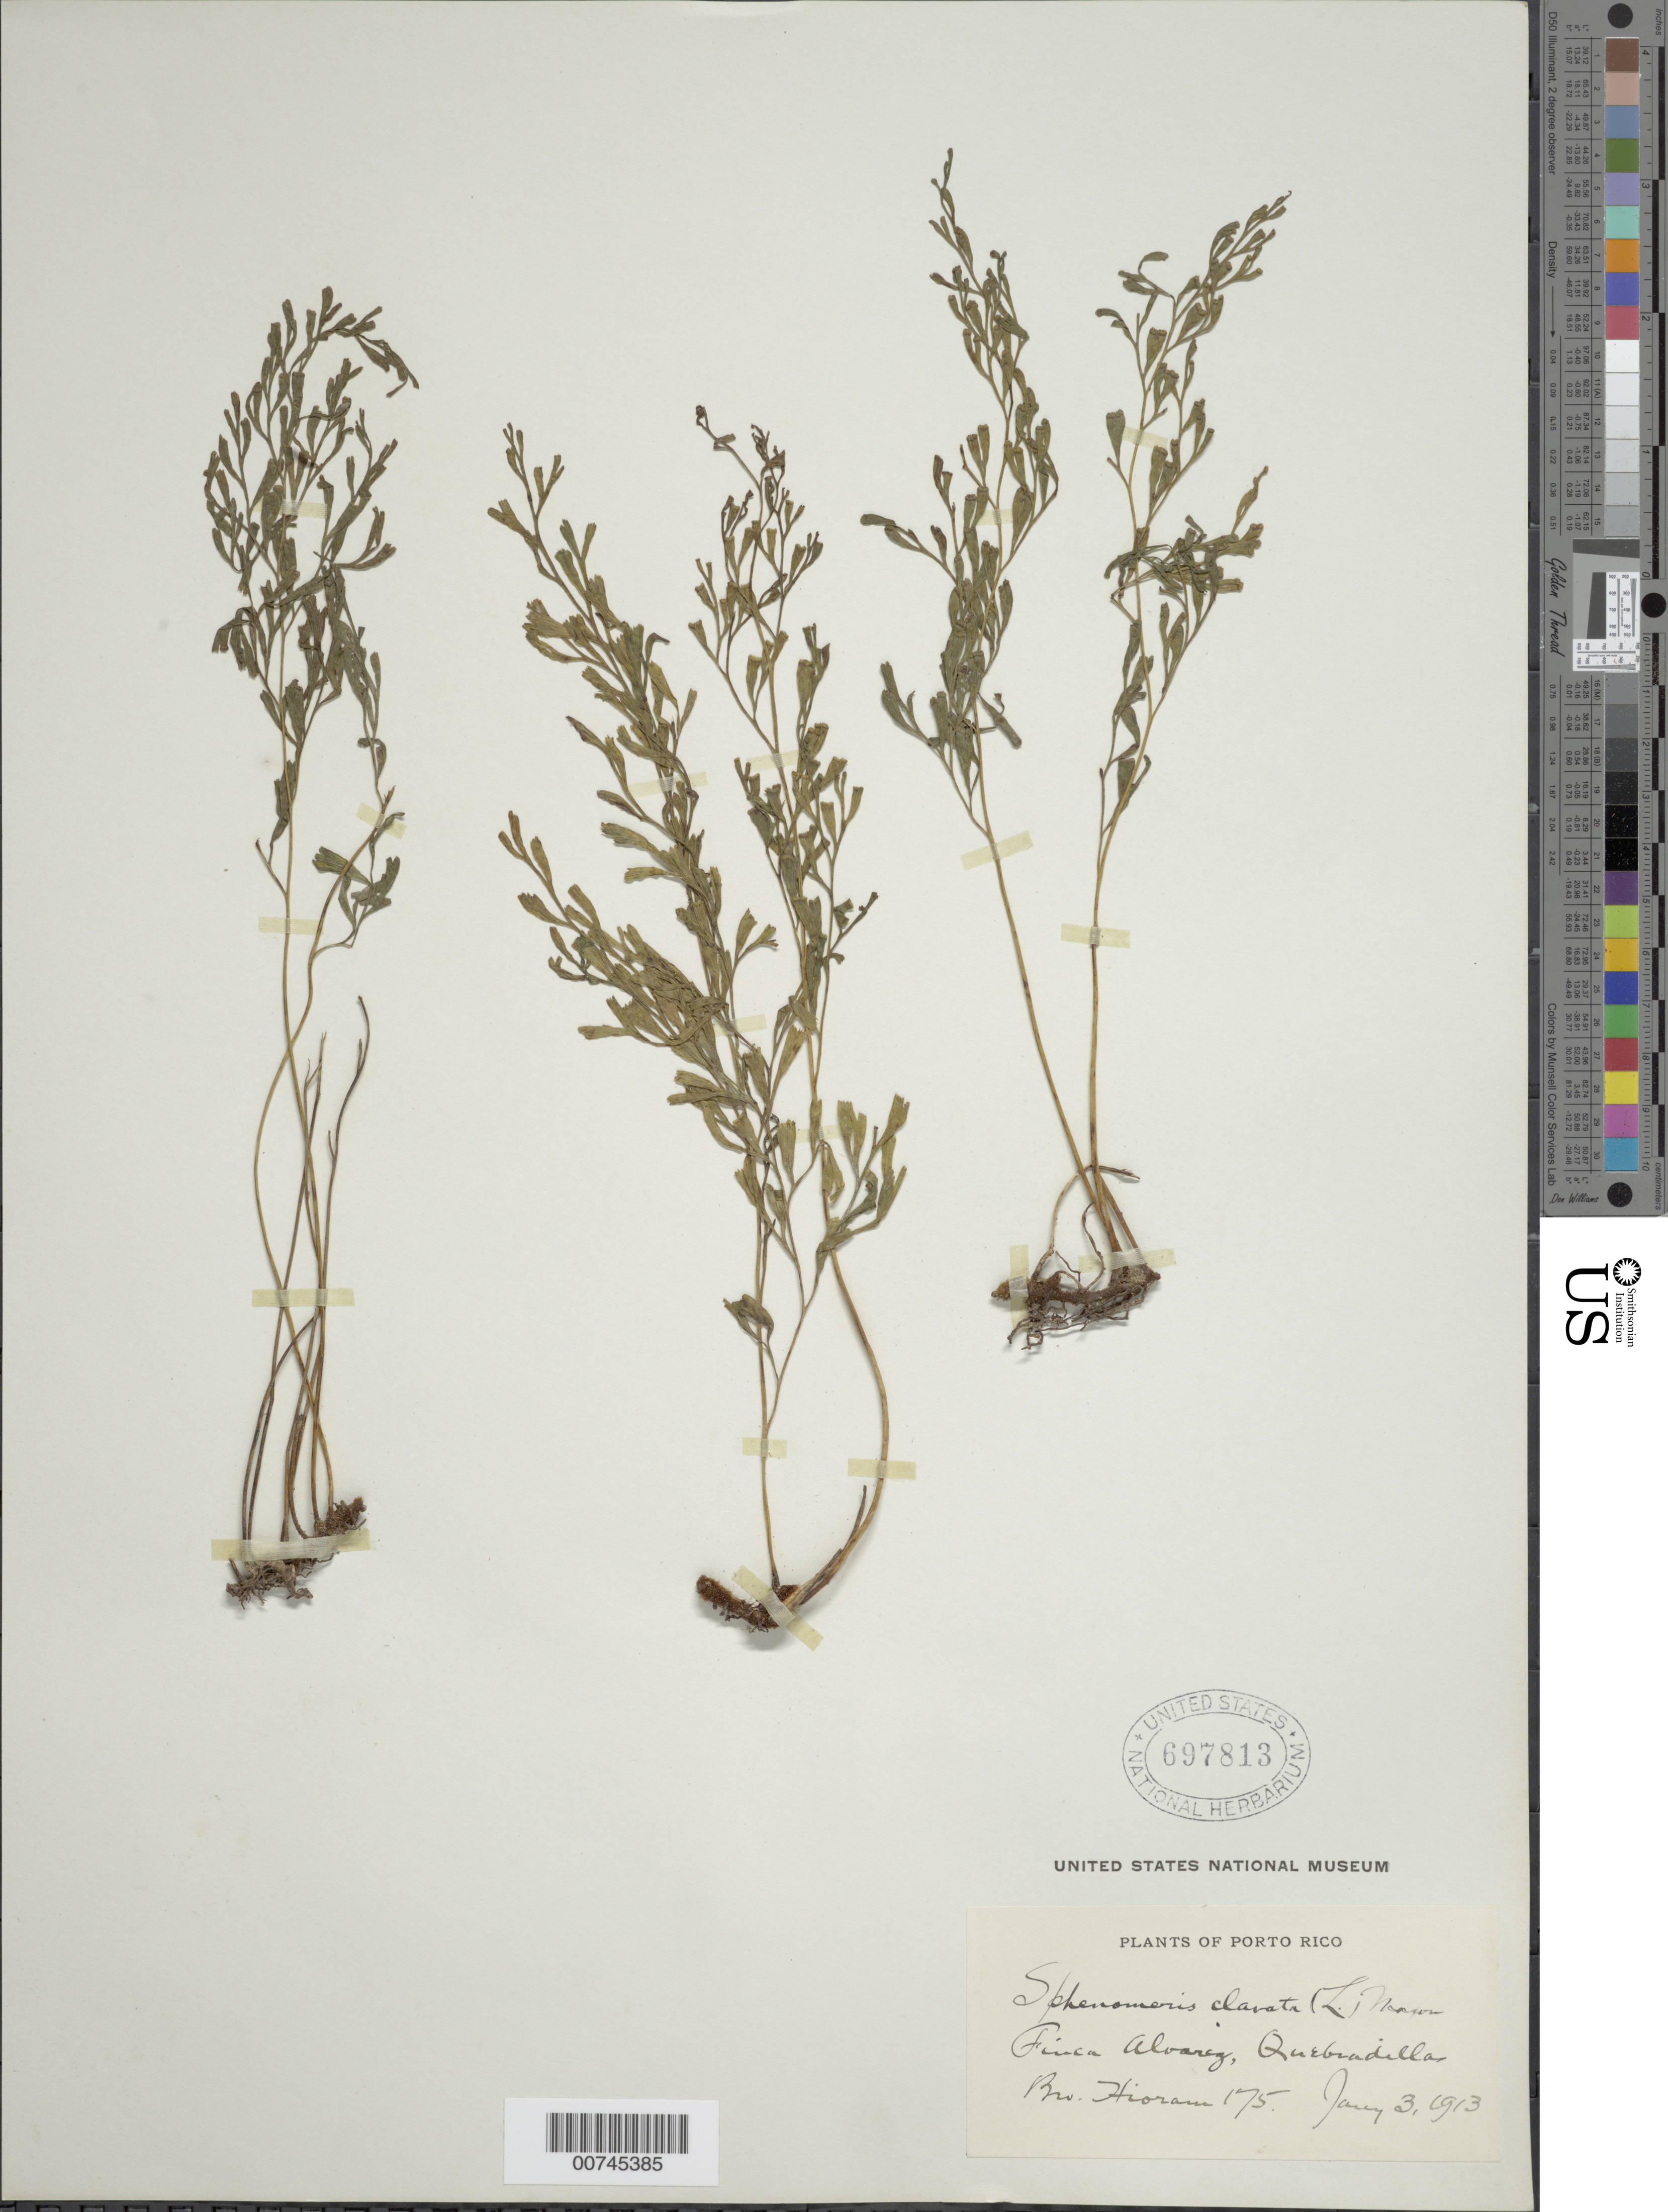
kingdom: Plantae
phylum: Tracheophyta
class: Polypodiopsida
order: Polypodiales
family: Lindsaeaceae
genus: Sphenomeris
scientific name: Sphenomeris clavata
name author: (L.) Maxon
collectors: Bro. Hioram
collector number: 175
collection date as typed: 03 Jan 1913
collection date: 1913-01-03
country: Puerto Rico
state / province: Quebradillas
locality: Finca Alvarez, Quebradillas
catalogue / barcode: US 697813